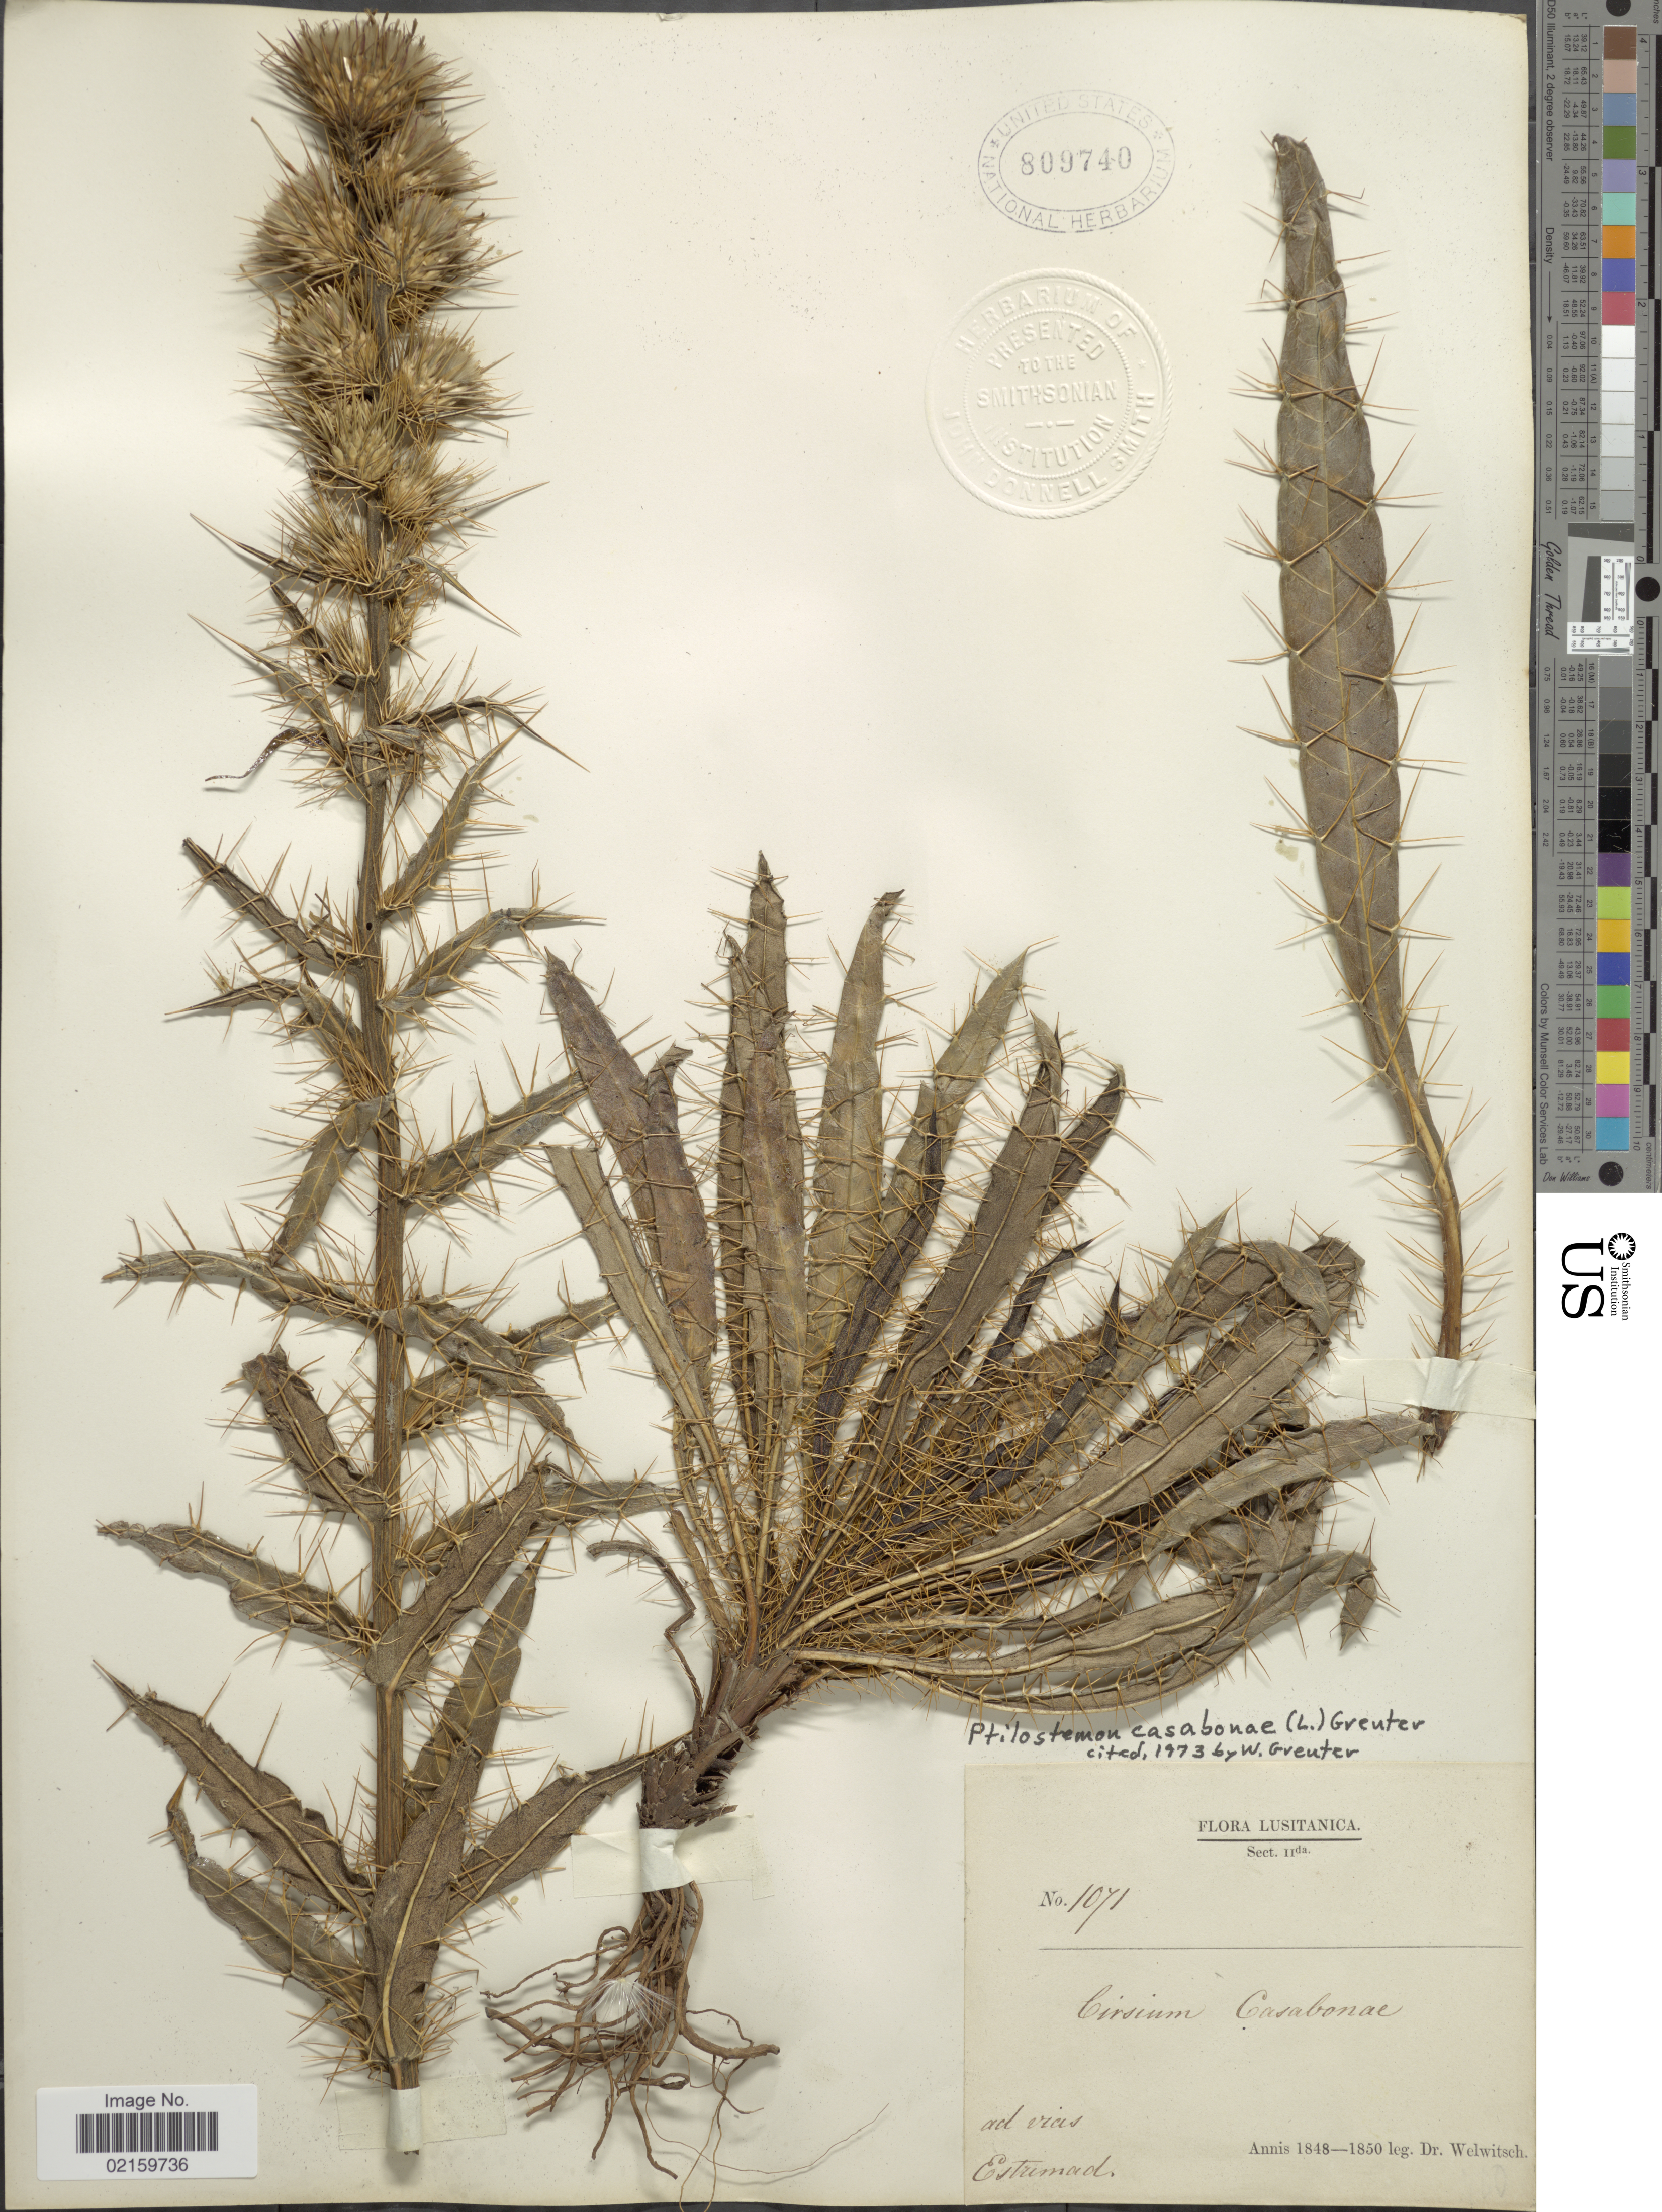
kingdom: Plantae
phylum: Tracheophyta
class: Magnoliopsida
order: Asterales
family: Asteraceae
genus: Ptilostemon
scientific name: Ptilostemon casabonae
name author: (L.) Greuter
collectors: -. Welwitsch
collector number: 1071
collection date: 1848/1850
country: Portugal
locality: Lusitanica. Estremad.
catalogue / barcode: US 809740